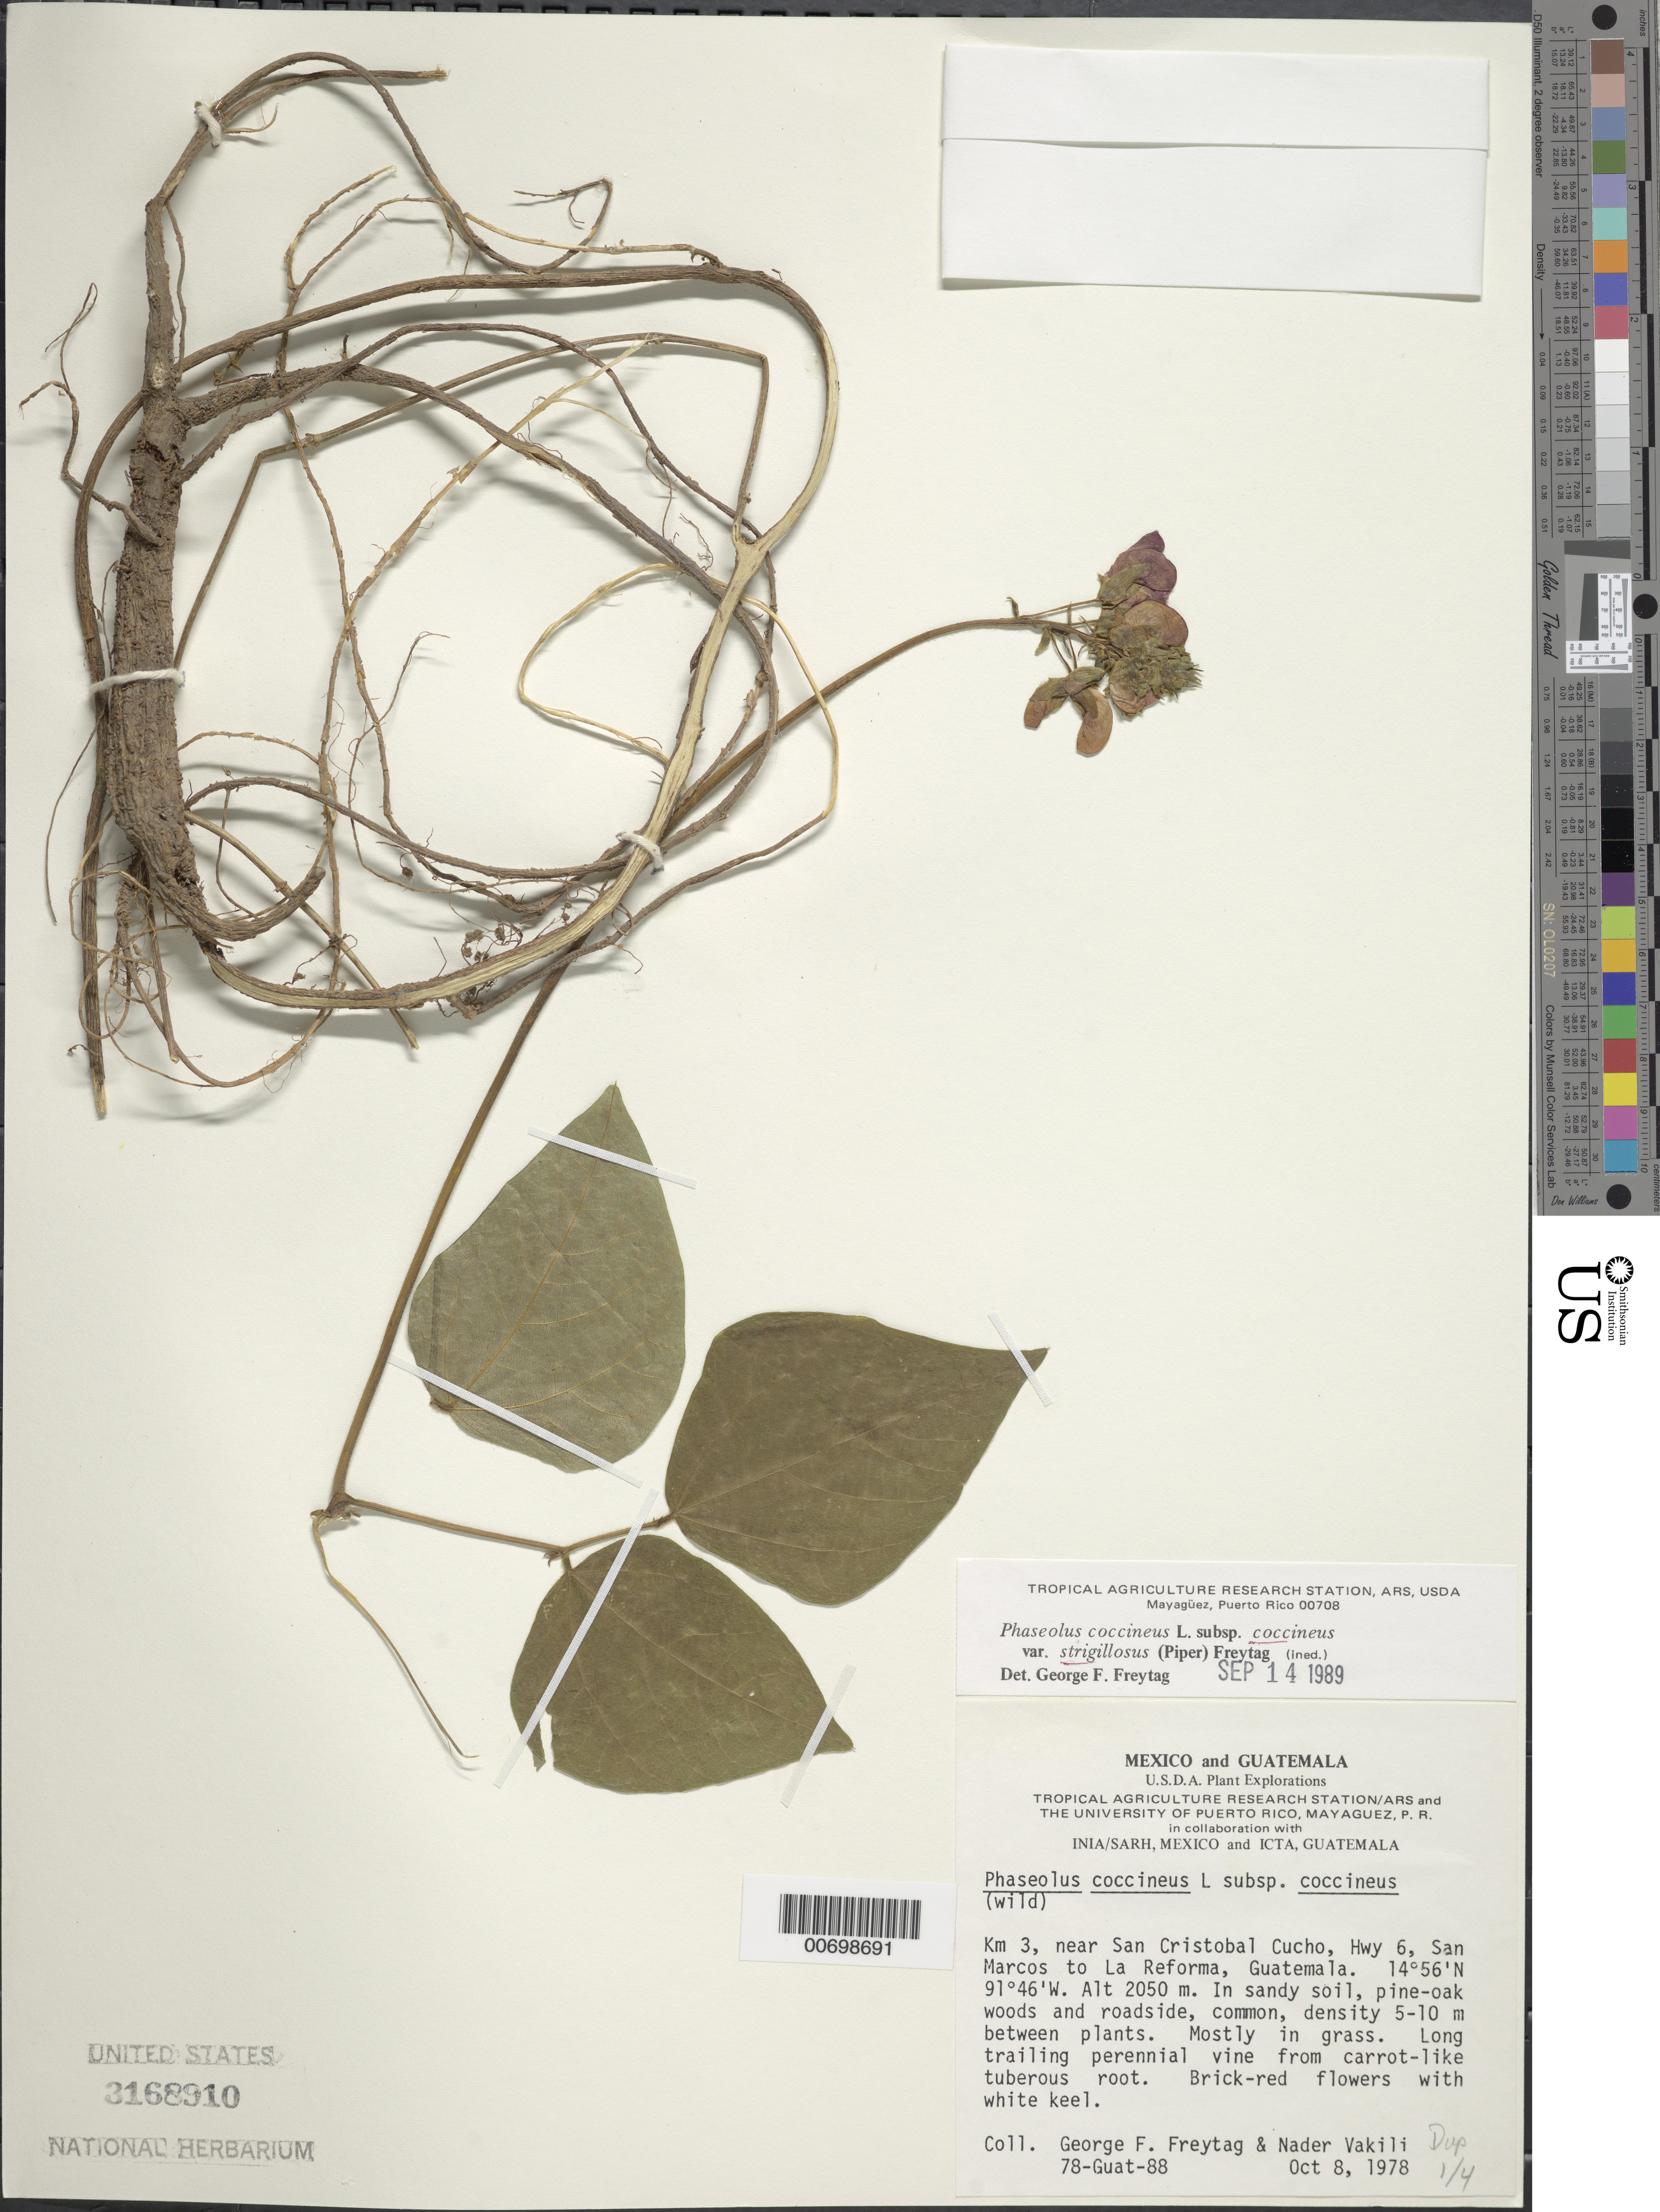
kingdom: Plantae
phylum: Tracheophyta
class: Magnoliopsida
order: Fabales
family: Fabaceae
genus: Phaseolus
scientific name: Phaseolus coccineus var. strigillosus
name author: (Piper) Freytag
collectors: G. F. Freytag & N. Vakili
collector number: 78-Guat-88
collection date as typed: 10 Aug 1978 or 08 Oct 1978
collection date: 1978-08-10 or 1978-10-08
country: Guatemala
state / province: San Marcos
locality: Km 3, near San Cristobal Cucho, Hwy 6, San Marcos to La Reforma.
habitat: In sandy soil, pine-oak woods and roadside, density 5-10 m between plants, mostly in grass.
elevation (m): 2050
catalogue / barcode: US 3168910